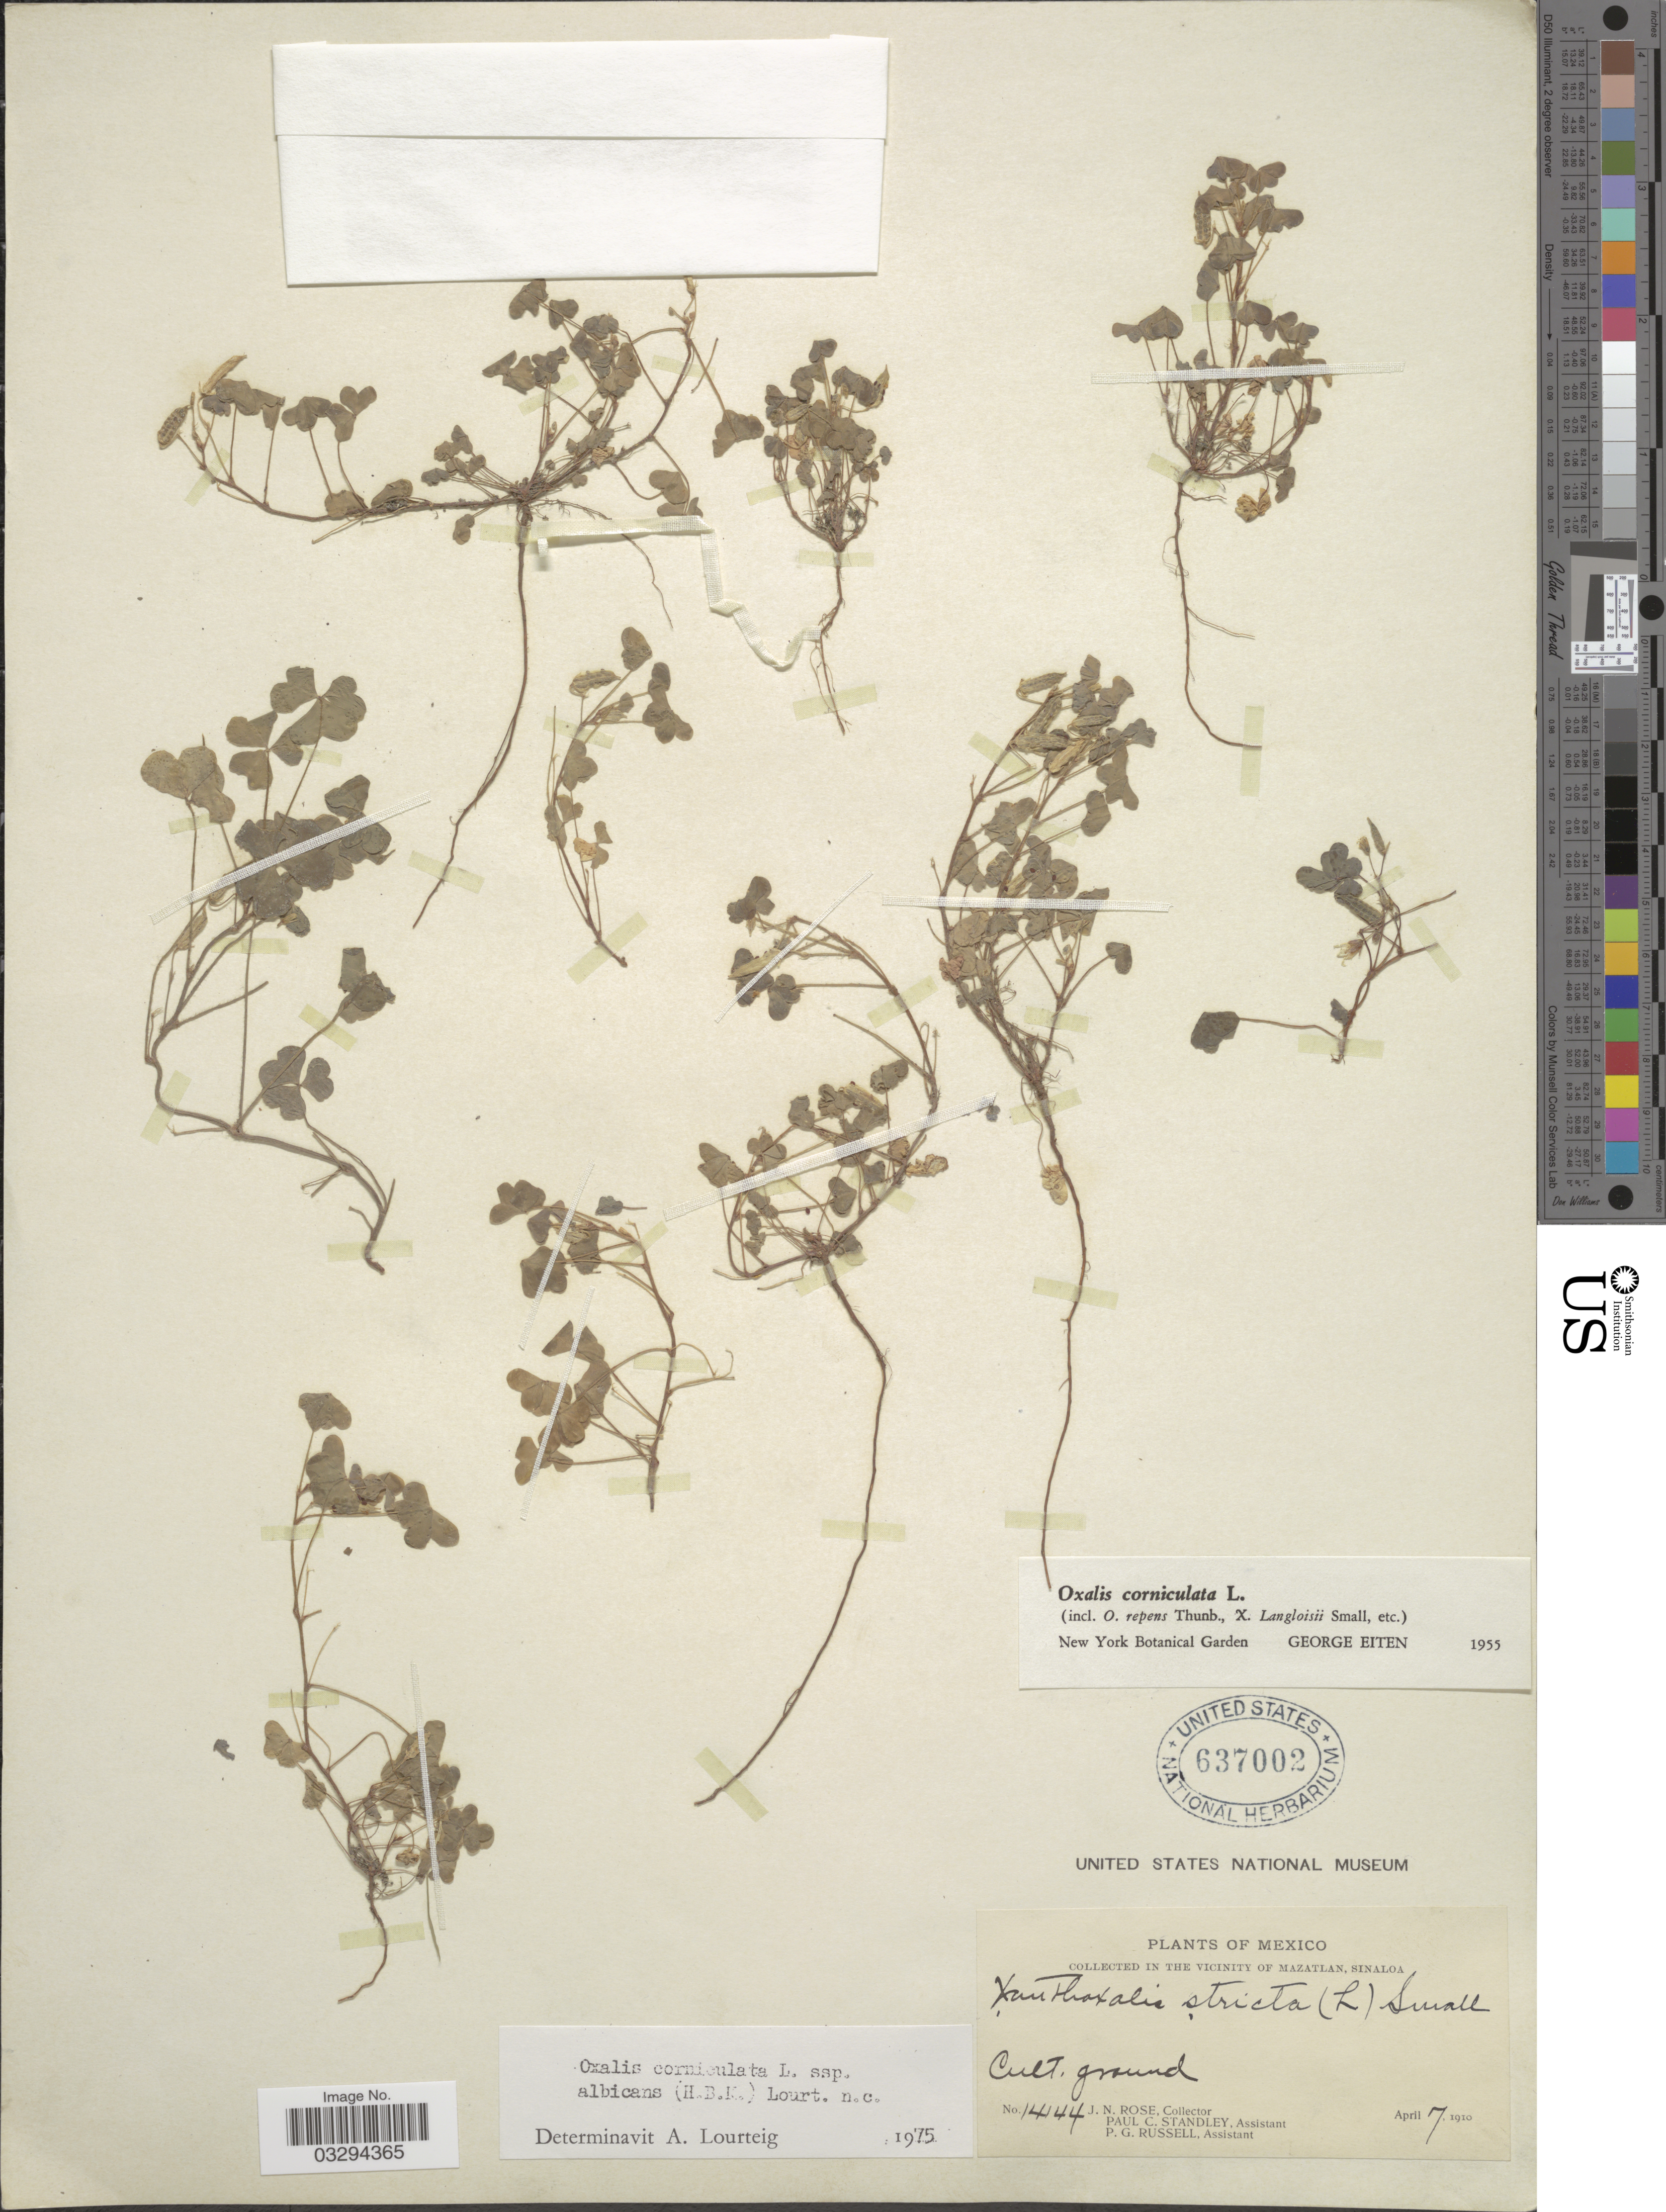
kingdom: Plantae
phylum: Tracheophyta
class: Magnoliopsida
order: Oxalidales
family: Oxalidaceae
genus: Oxalis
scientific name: Oxalis corniculata subsp. albicans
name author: (Kunth) Lourteig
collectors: J. N. Rose, P. C. Standley & P. G. Russell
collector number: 14144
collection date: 1910-04-07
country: Mexico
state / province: Sinaloa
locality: In the Vicinity of Mazatlan. Cult. ground.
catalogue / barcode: US 637002